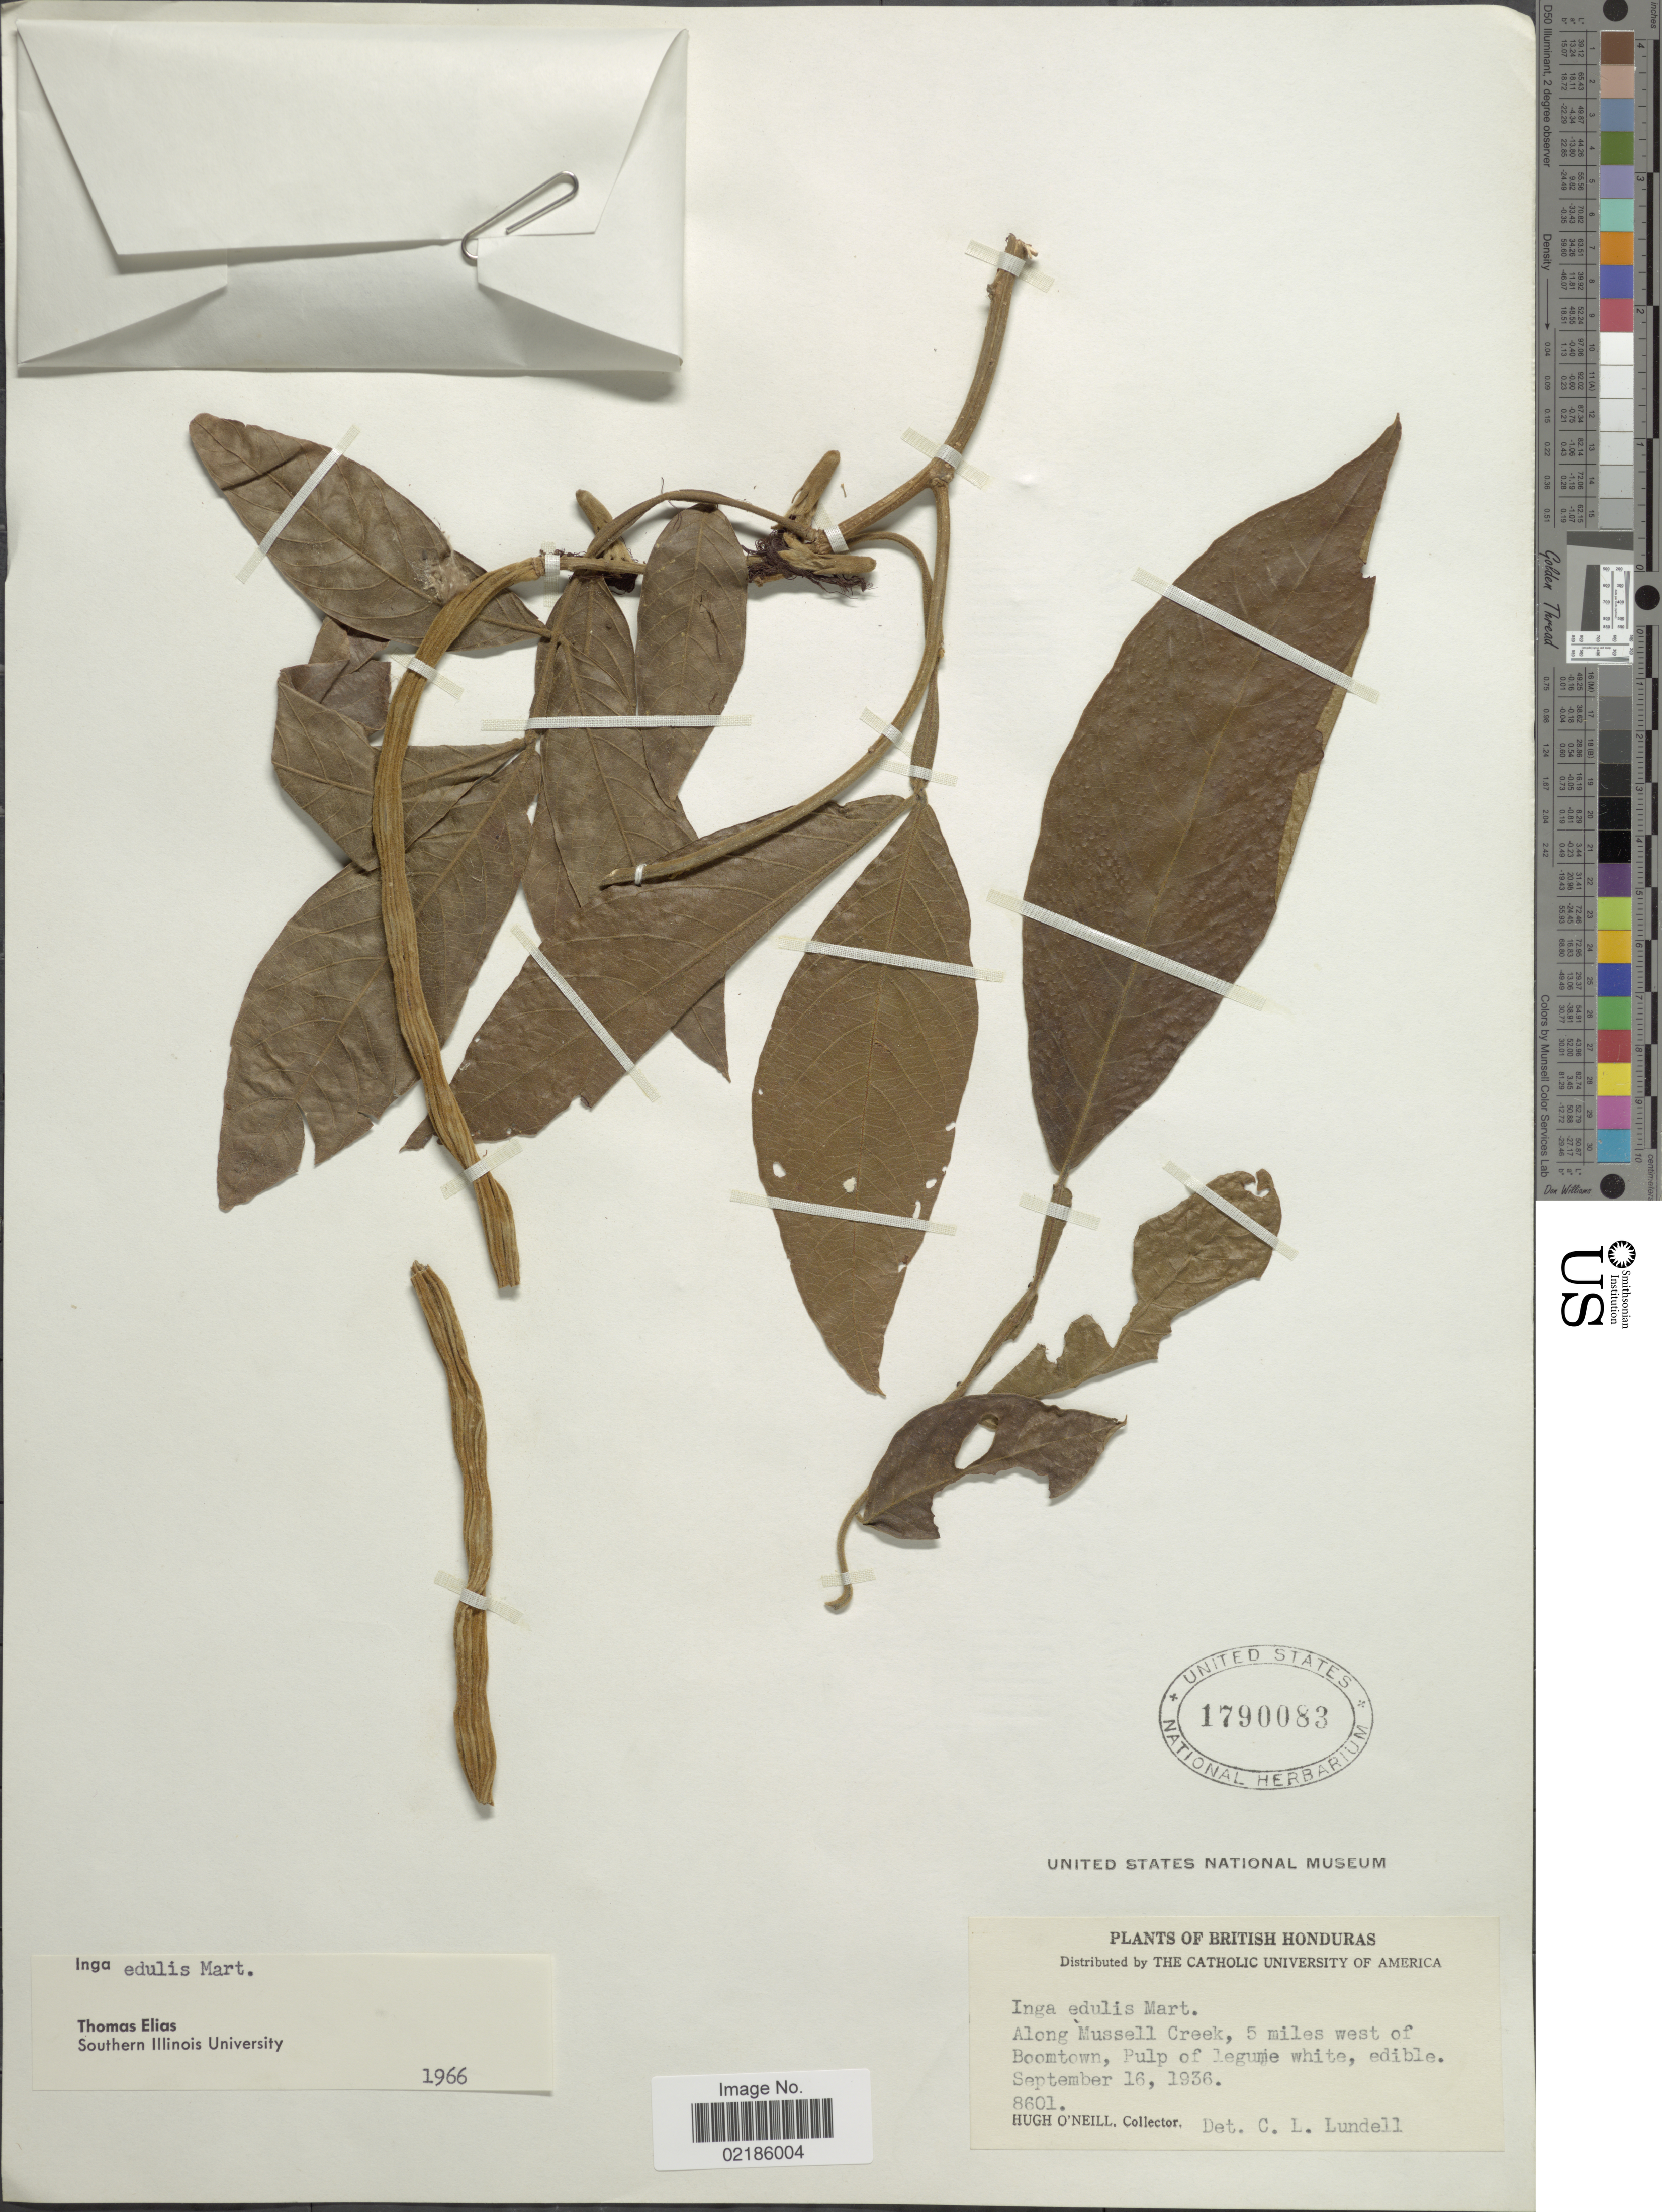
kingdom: Plantae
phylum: Tracheophyta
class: Magnoliopsida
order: Fabales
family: Fabaceae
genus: Inga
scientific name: Inga edulis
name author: Mart.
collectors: H. O'Neill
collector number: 8601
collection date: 1936-09-16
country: Belize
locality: British Honduras. Along Mussel Creek, 5 miles west of Boomtown.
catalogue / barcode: US 1790083